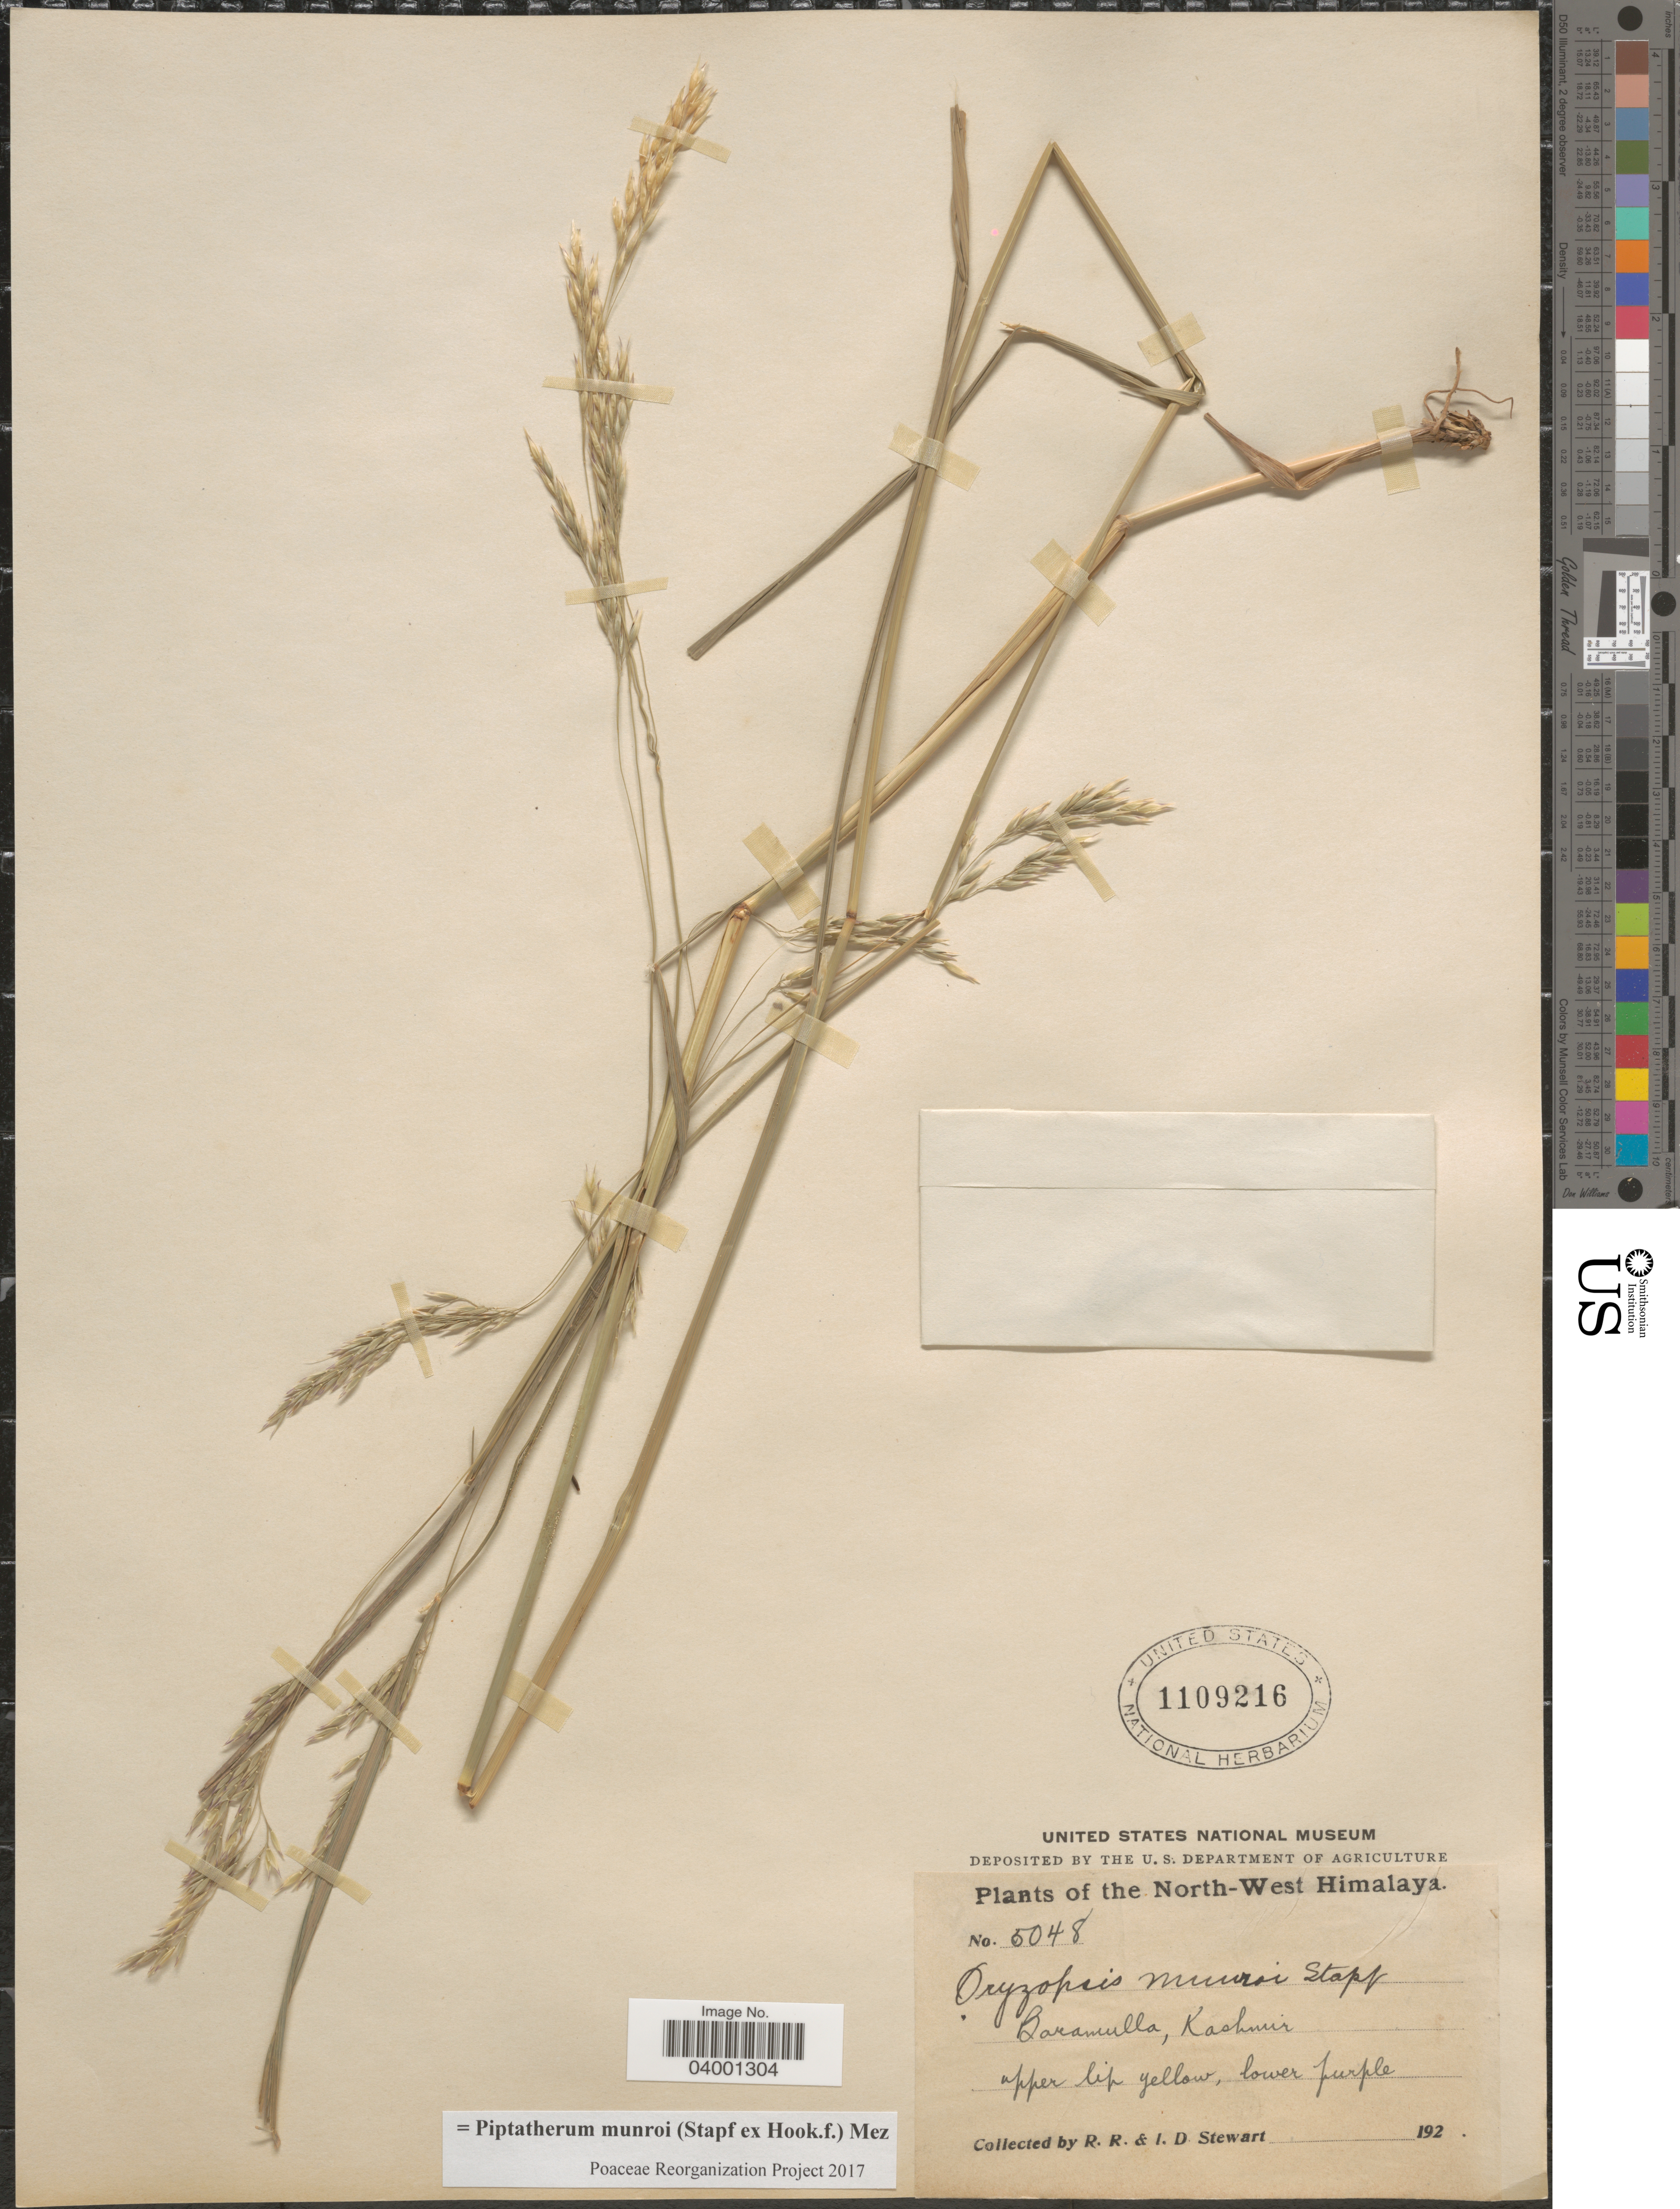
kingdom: Plantae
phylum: Tracheophyta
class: Liliopsida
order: Poales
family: Poaceae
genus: Piptatherum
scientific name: Piptatherum munroi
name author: (Stapf) Mez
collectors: R. Stewart & I. Stewart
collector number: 5048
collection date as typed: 192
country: India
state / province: Jammu and Kashmir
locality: The North-West Himalaya. Baramulla, Kashmir.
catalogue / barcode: US 1109216